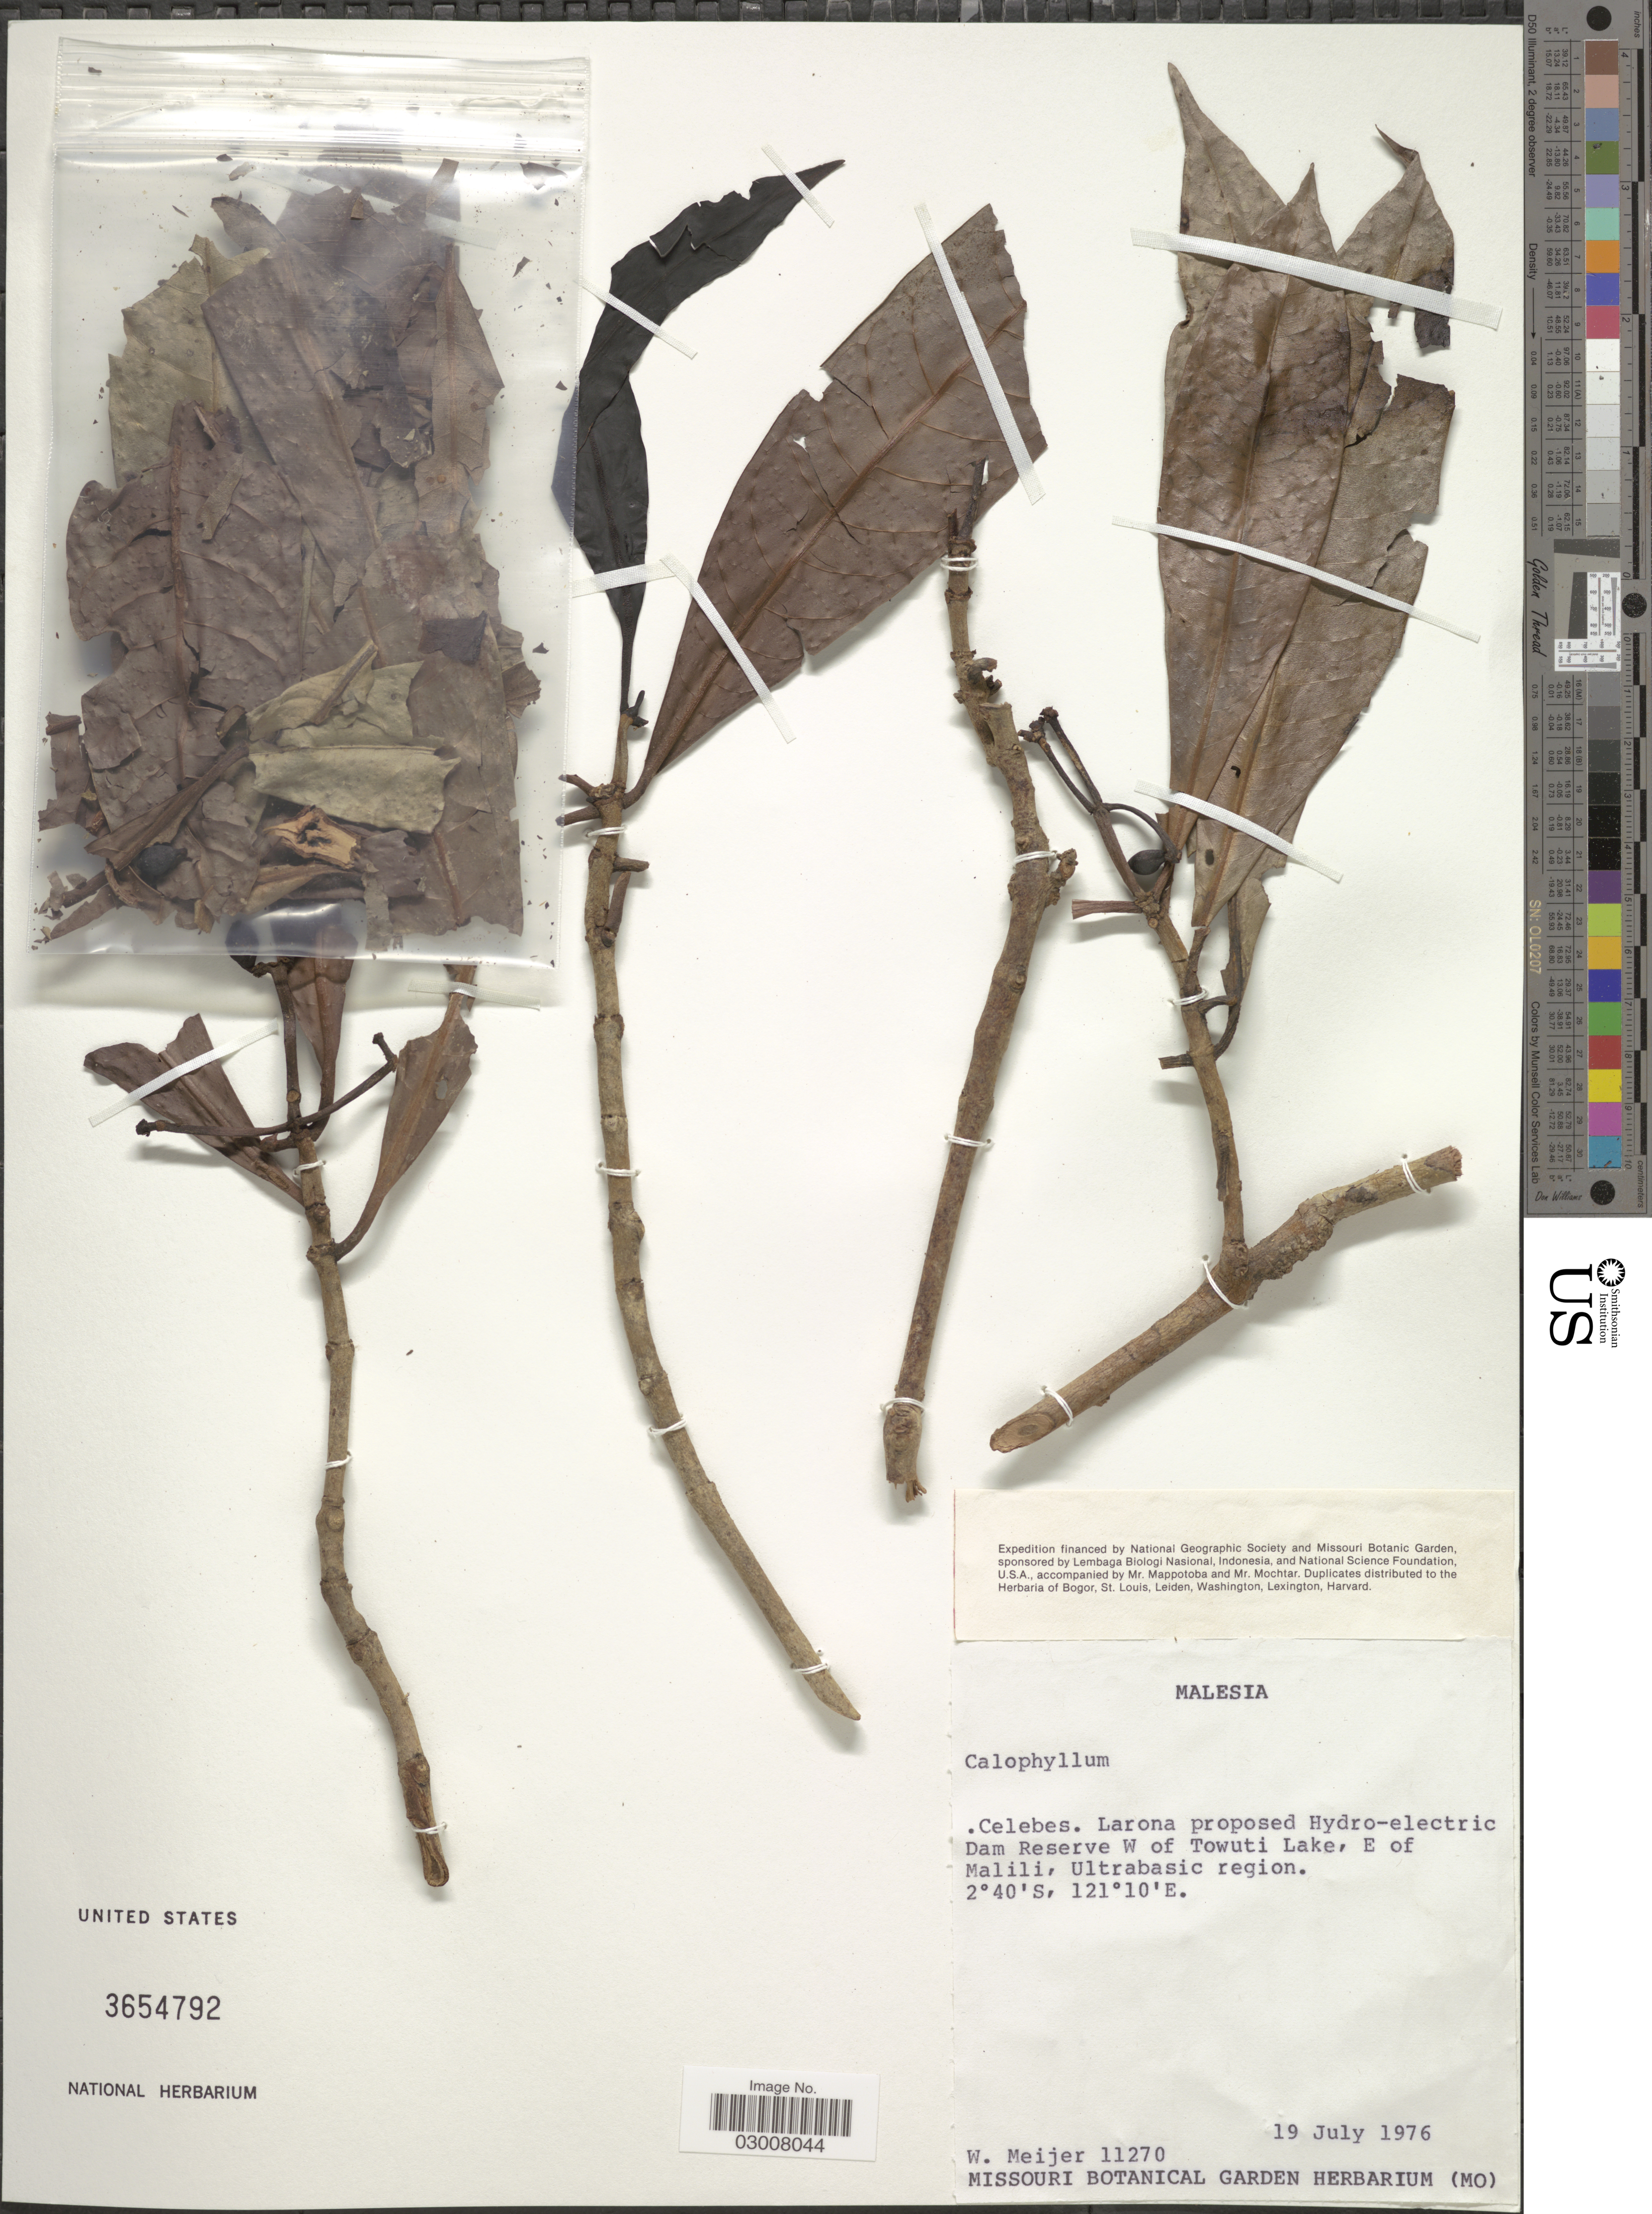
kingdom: Plantae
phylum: Tracheophyta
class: Magnoliopsida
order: Malpighiales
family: Calophyllaceae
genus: Calophyllum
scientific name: Calophyllum sp.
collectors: W. Meijer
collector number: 11270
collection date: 1976-07-19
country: Malaysia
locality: Celebes. Larona proposed Hydro-electric Dam Reserve W of Towuti Lake, E of Malili, Ultrabasic region.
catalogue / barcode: US 3654792